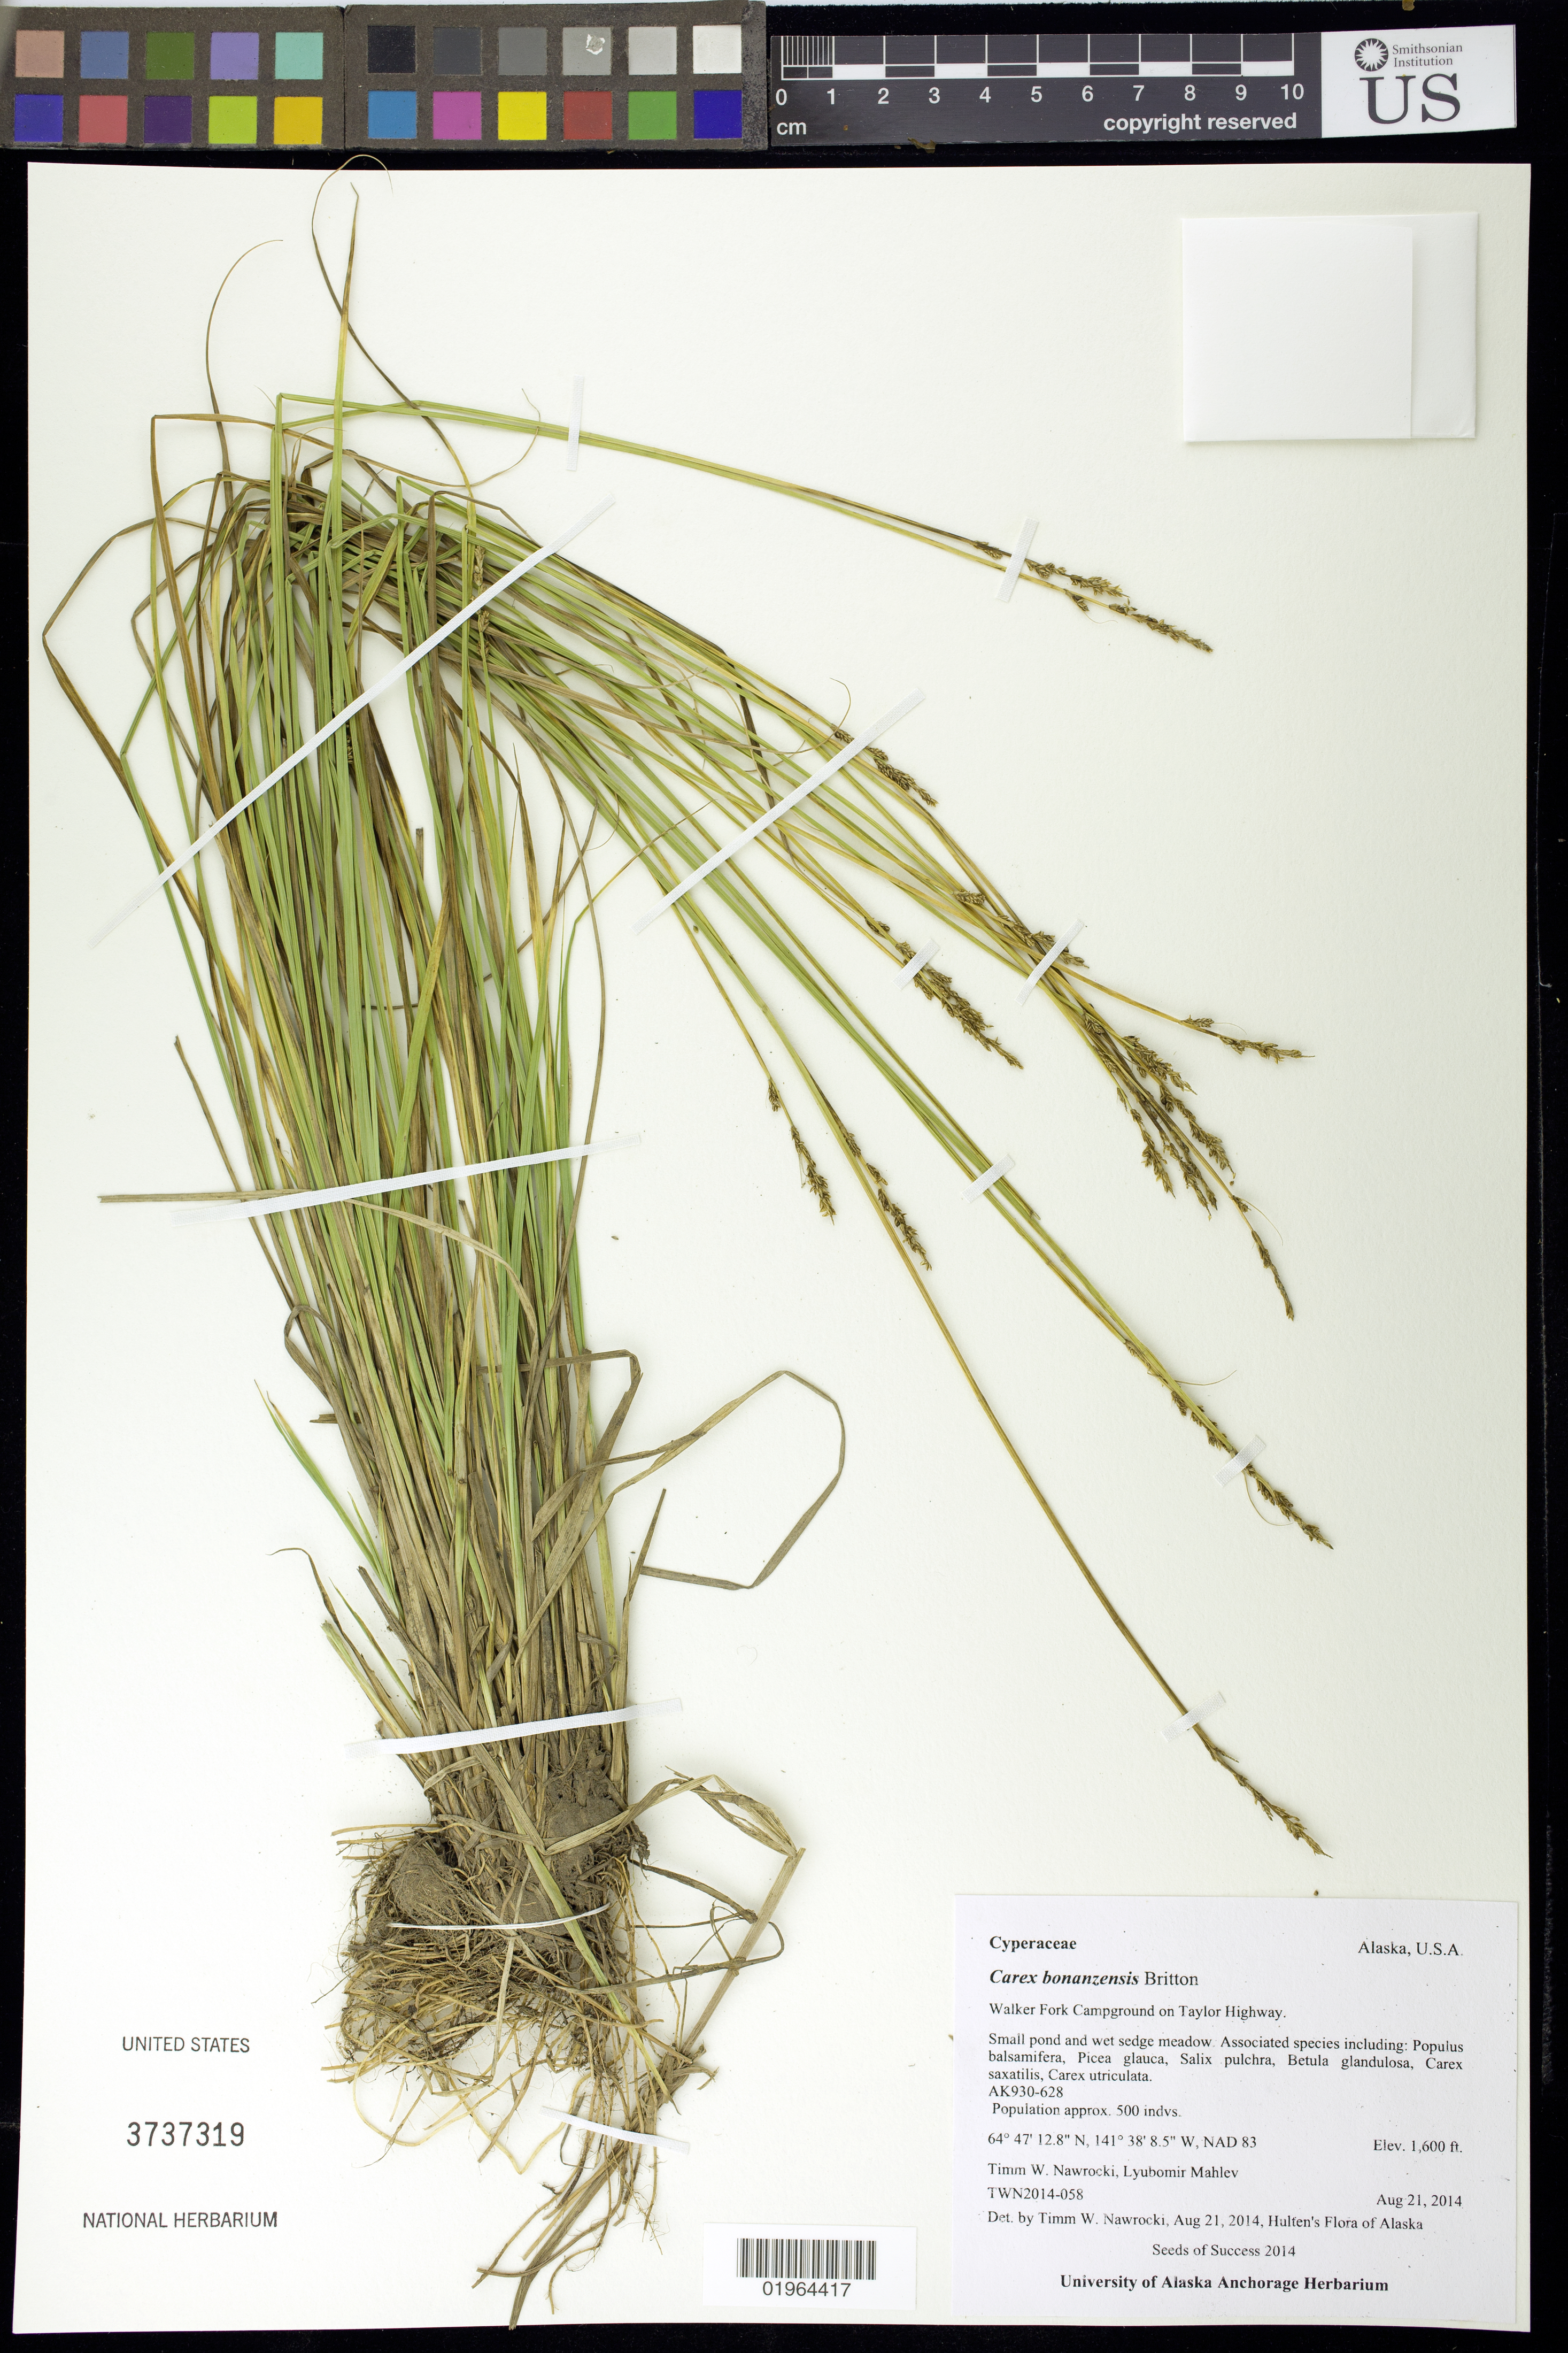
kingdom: Plantae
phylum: Tracheophyta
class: Liliopsida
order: Poales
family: Cyperaceae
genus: Carex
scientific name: Carex bonanzensis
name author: Britton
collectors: T. Nawrocki & L. Mahlev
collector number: TWN2014-058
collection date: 2014-08-21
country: United States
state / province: Alaska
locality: Walker Fork Campground on Taylor Hwy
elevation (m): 488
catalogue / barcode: US 3737319